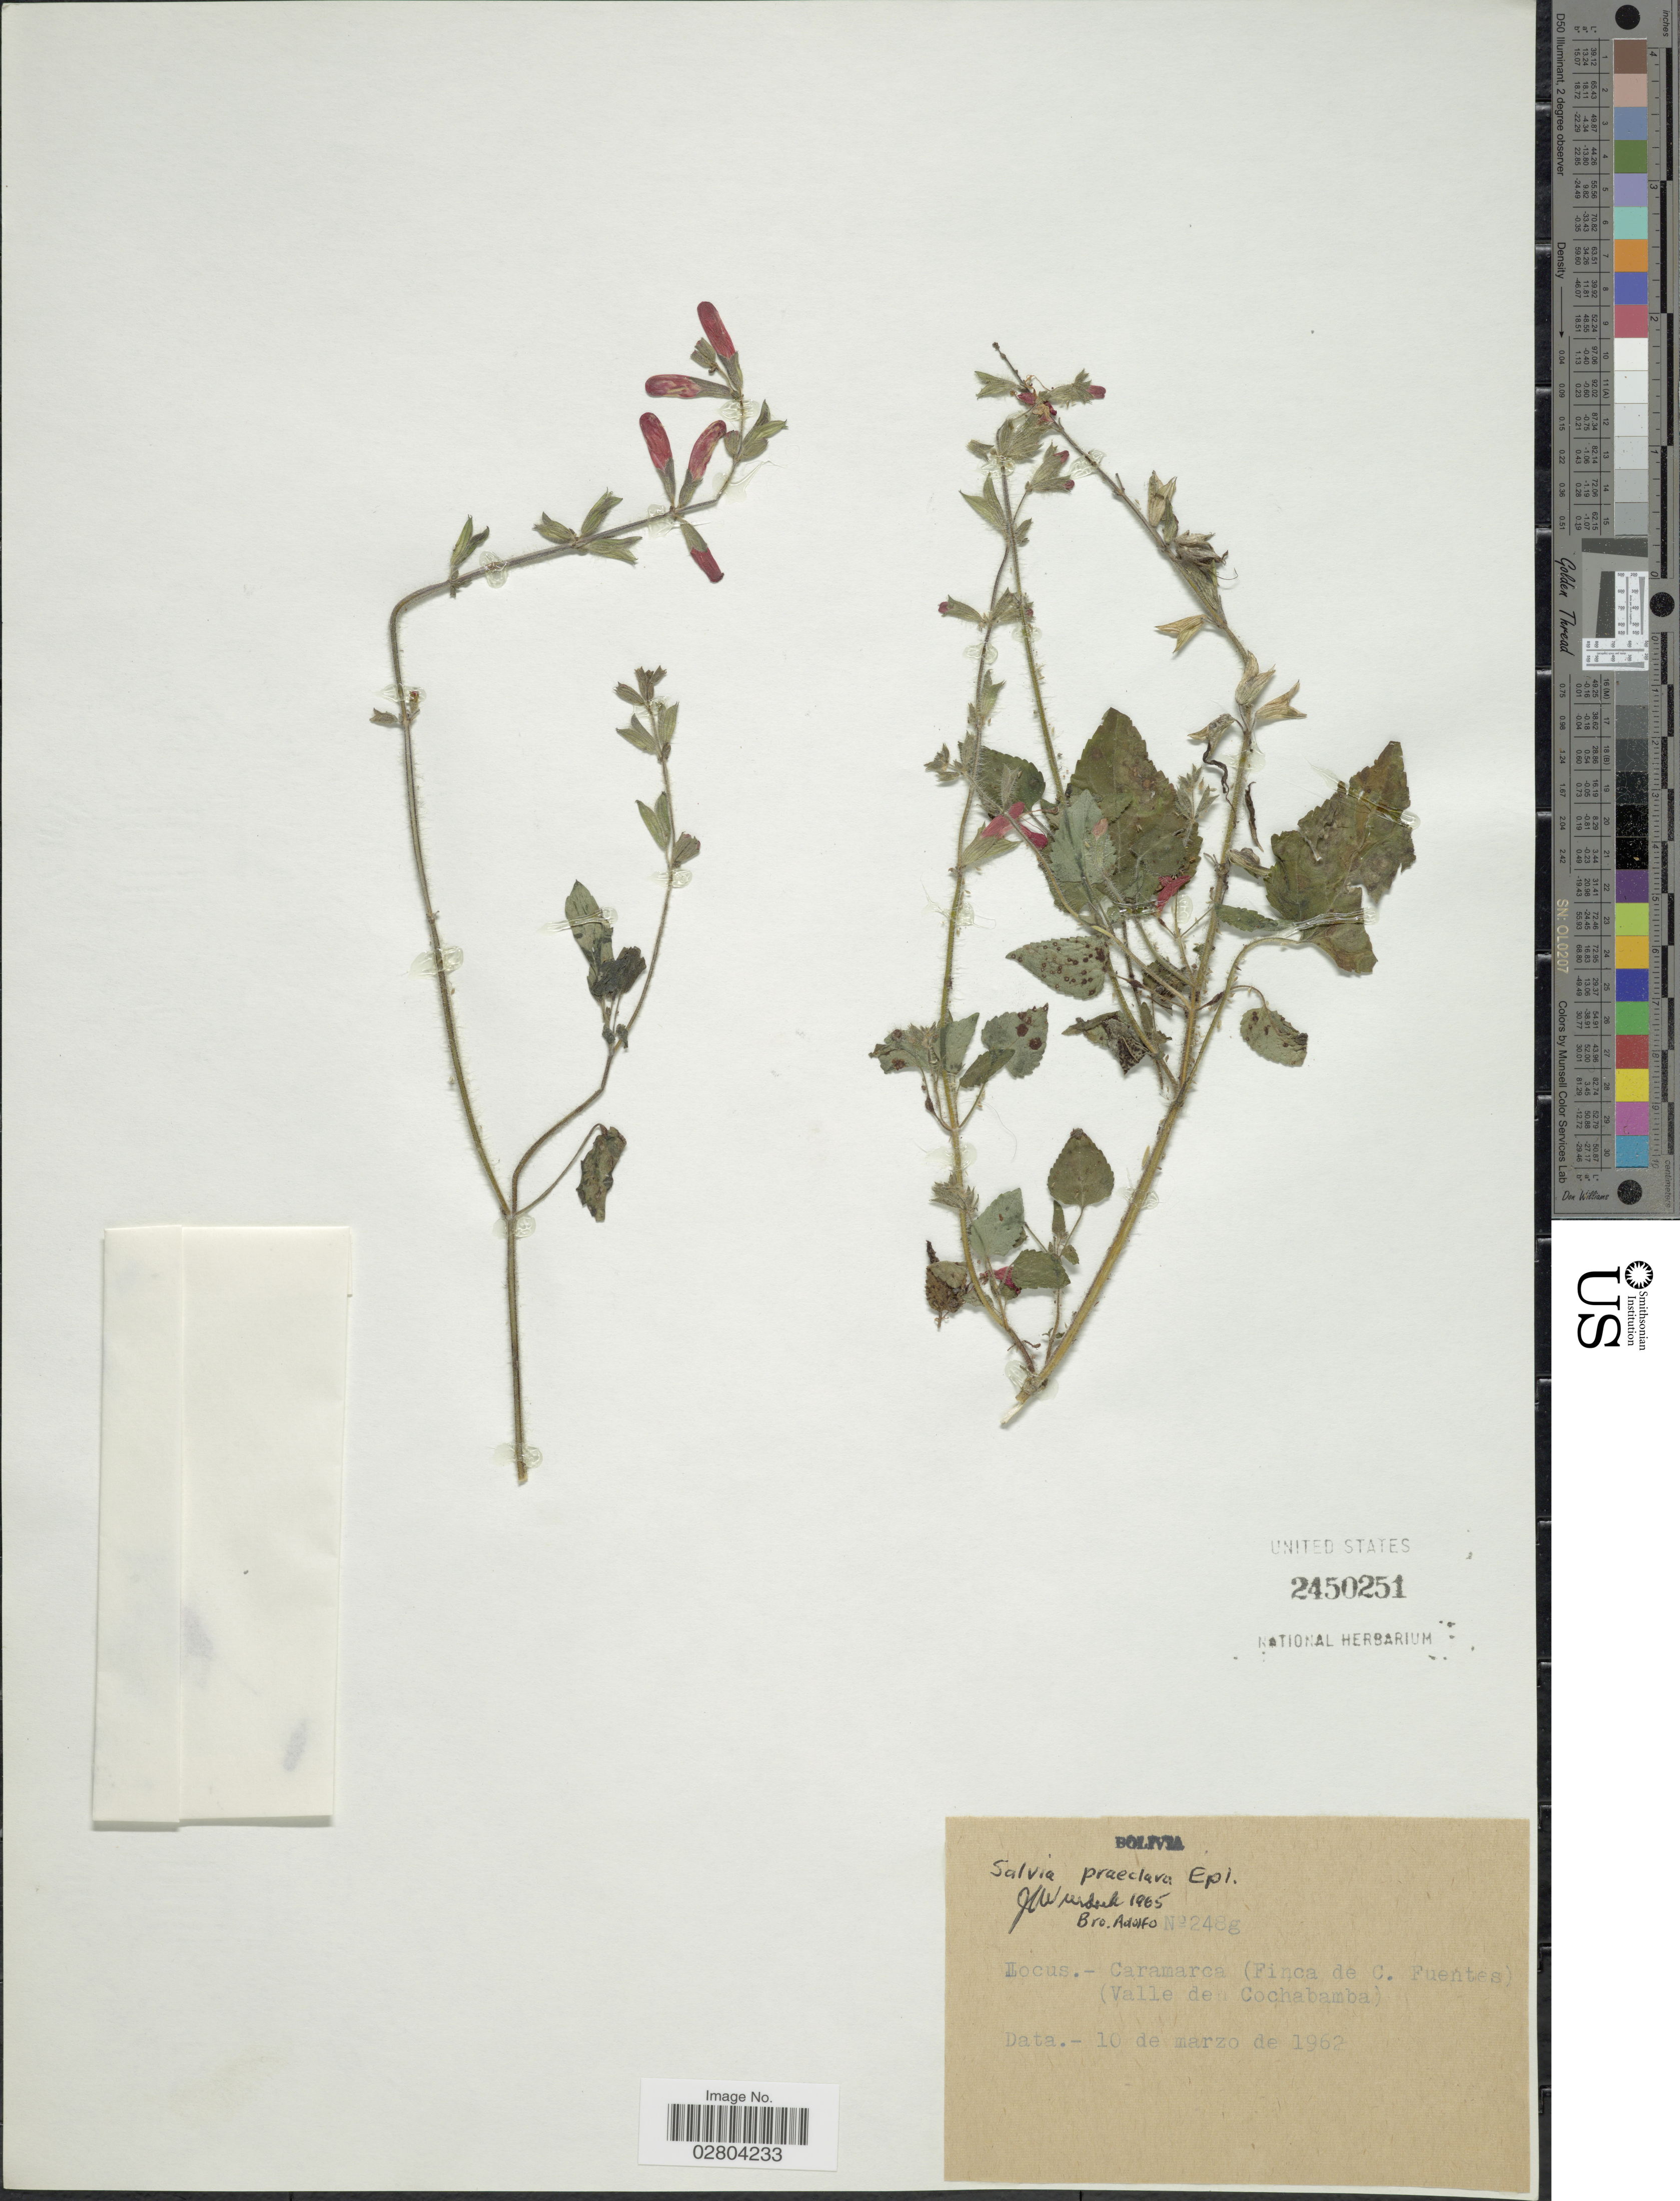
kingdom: Plantae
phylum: Tracheophyta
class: Magnoliopsida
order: Lamiales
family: Lamiaceae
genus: Salvia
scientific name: Salvia exserta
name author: Griseb.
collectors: Bro. Adolfo M.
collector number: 248g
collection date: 1962-03-10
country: Bolivia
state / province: Cochabamba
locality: Caramarca (Finca de C. Fuentes) (Valle de Cochabamba).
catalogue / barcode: US 2450251